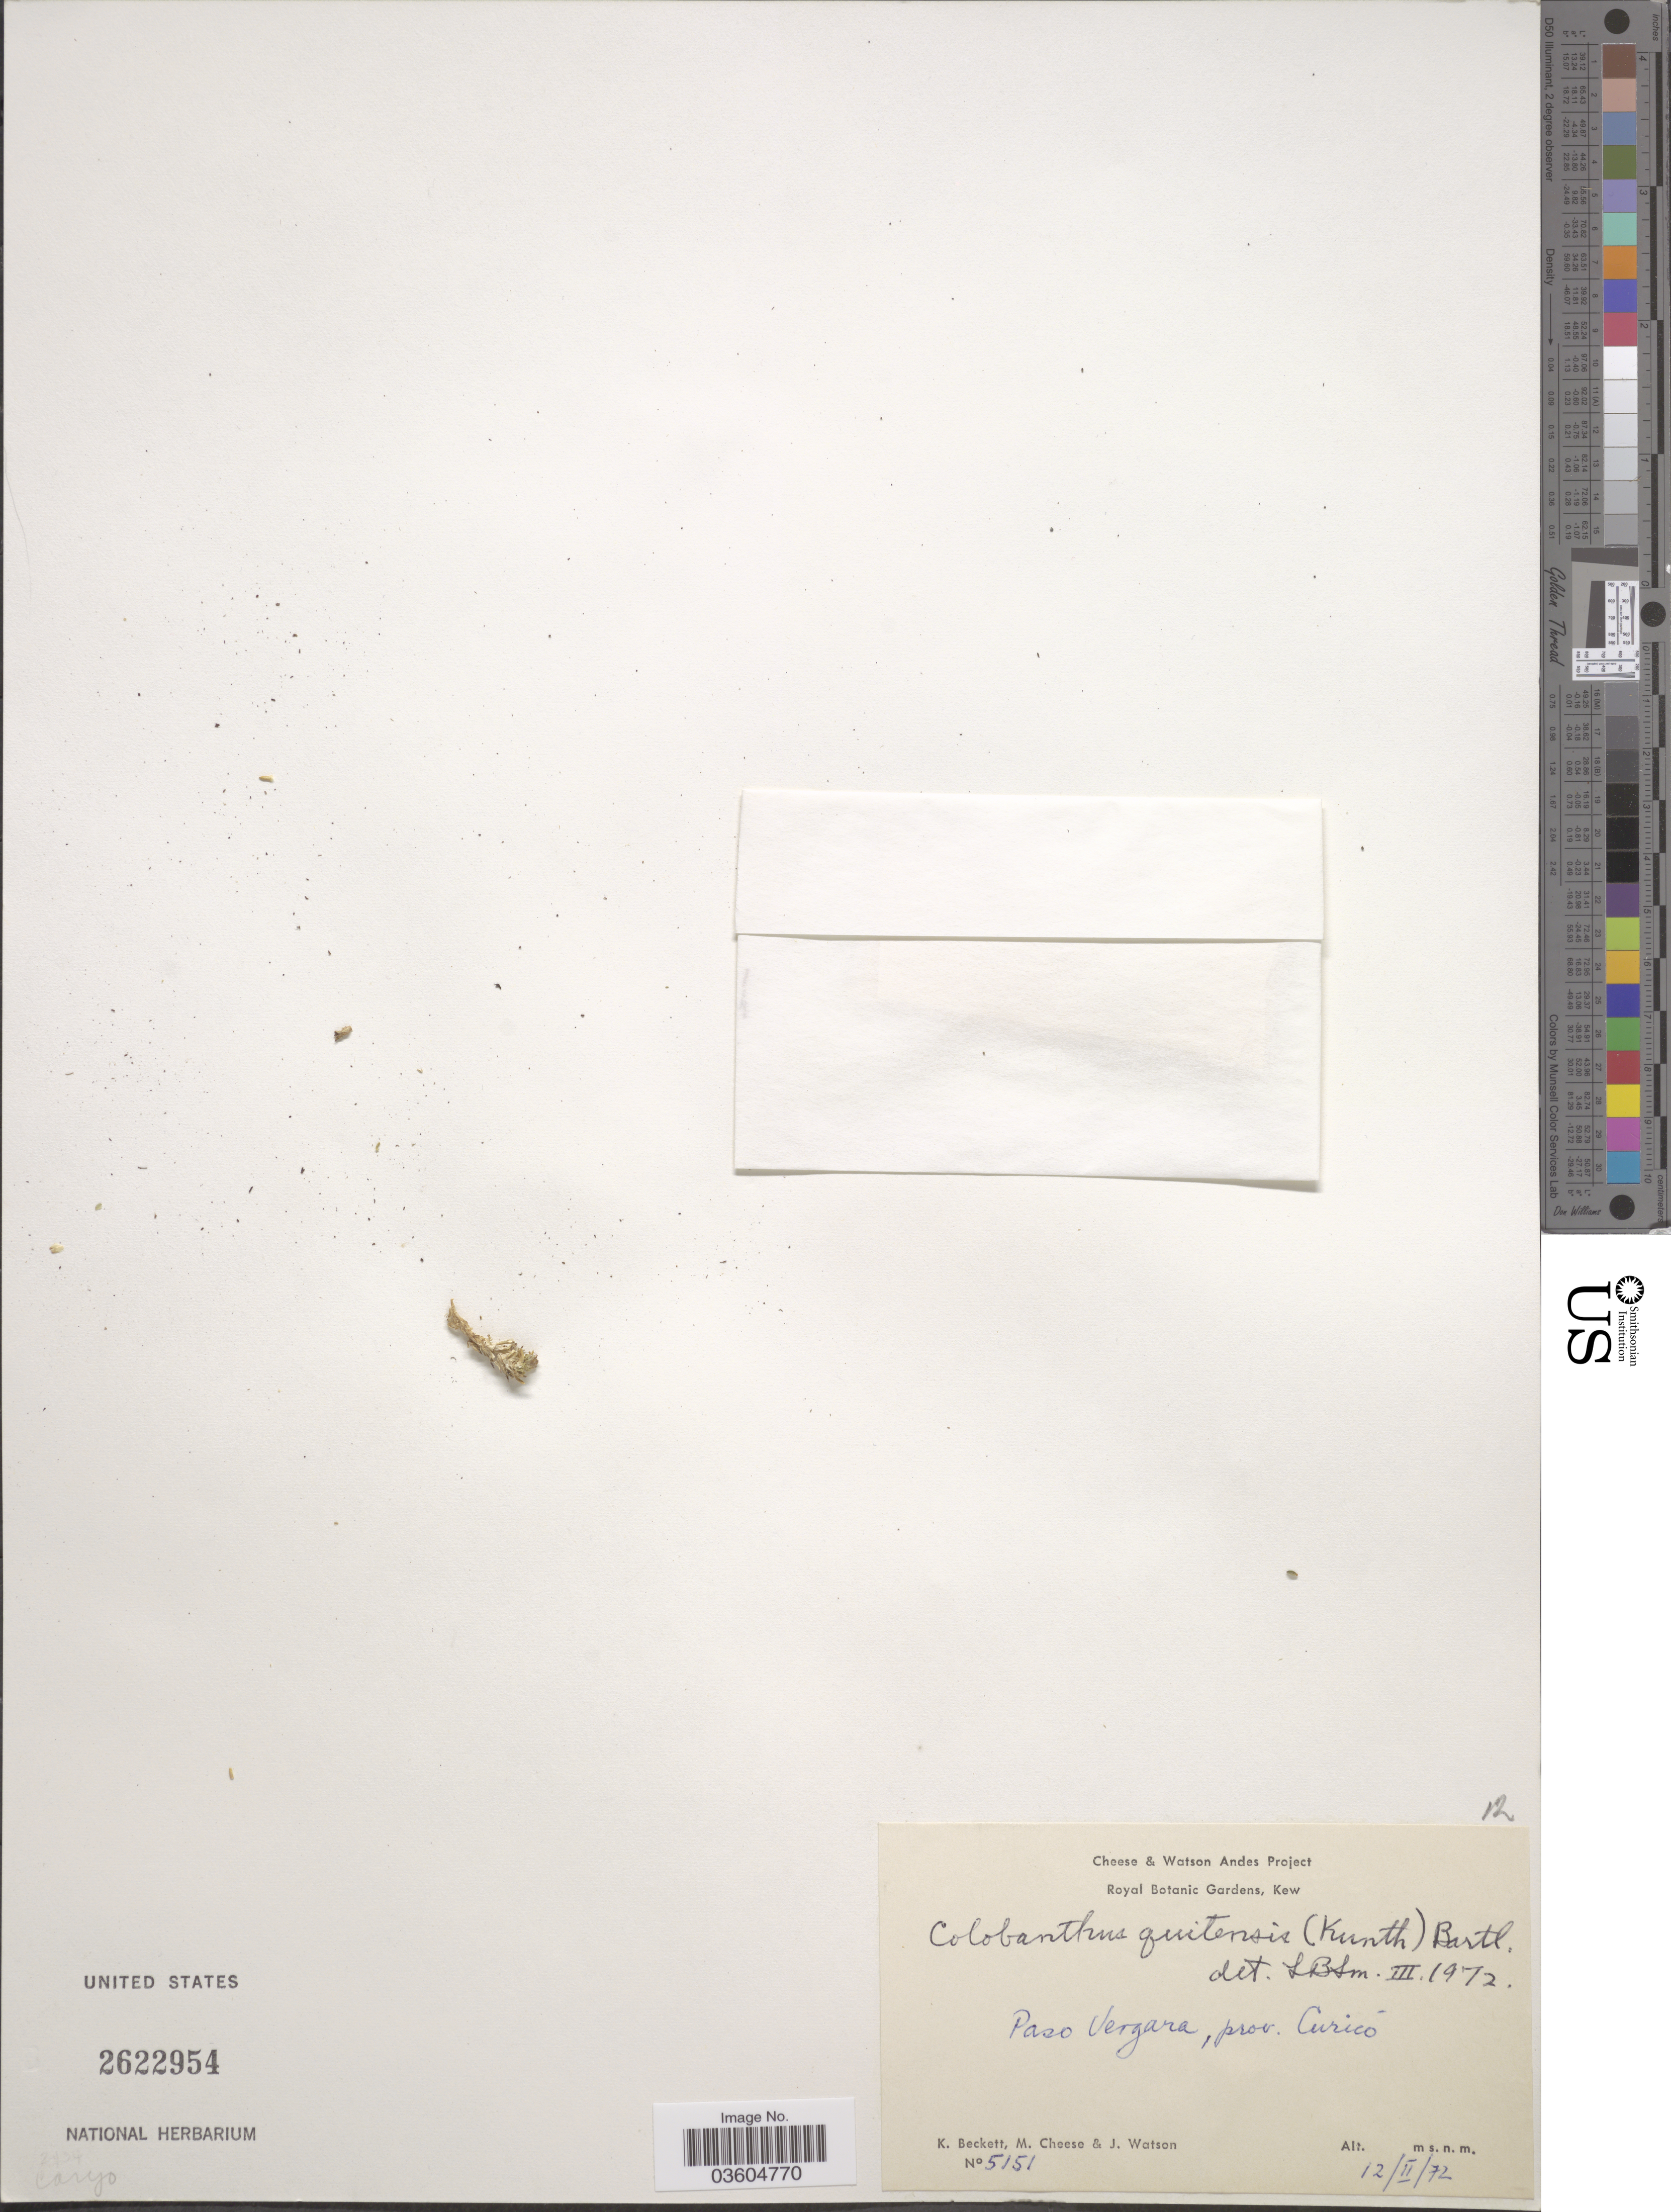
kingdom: Plantae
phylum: Tracheophyta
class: Magnoliopsida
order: Caryophyllales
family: Caryophyllaceae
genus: Colobanthus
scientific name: Colobanthus quitensis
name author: (Kunth) Bartl.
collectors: K. Beckett, M. Cheese & J. Watson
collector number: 5151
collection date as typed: Transcribed d/m/y: 12/2/72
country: Chile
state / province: Maule (VII)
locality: Paso Vergara, prov. Curicó.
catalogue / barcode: US 2622954